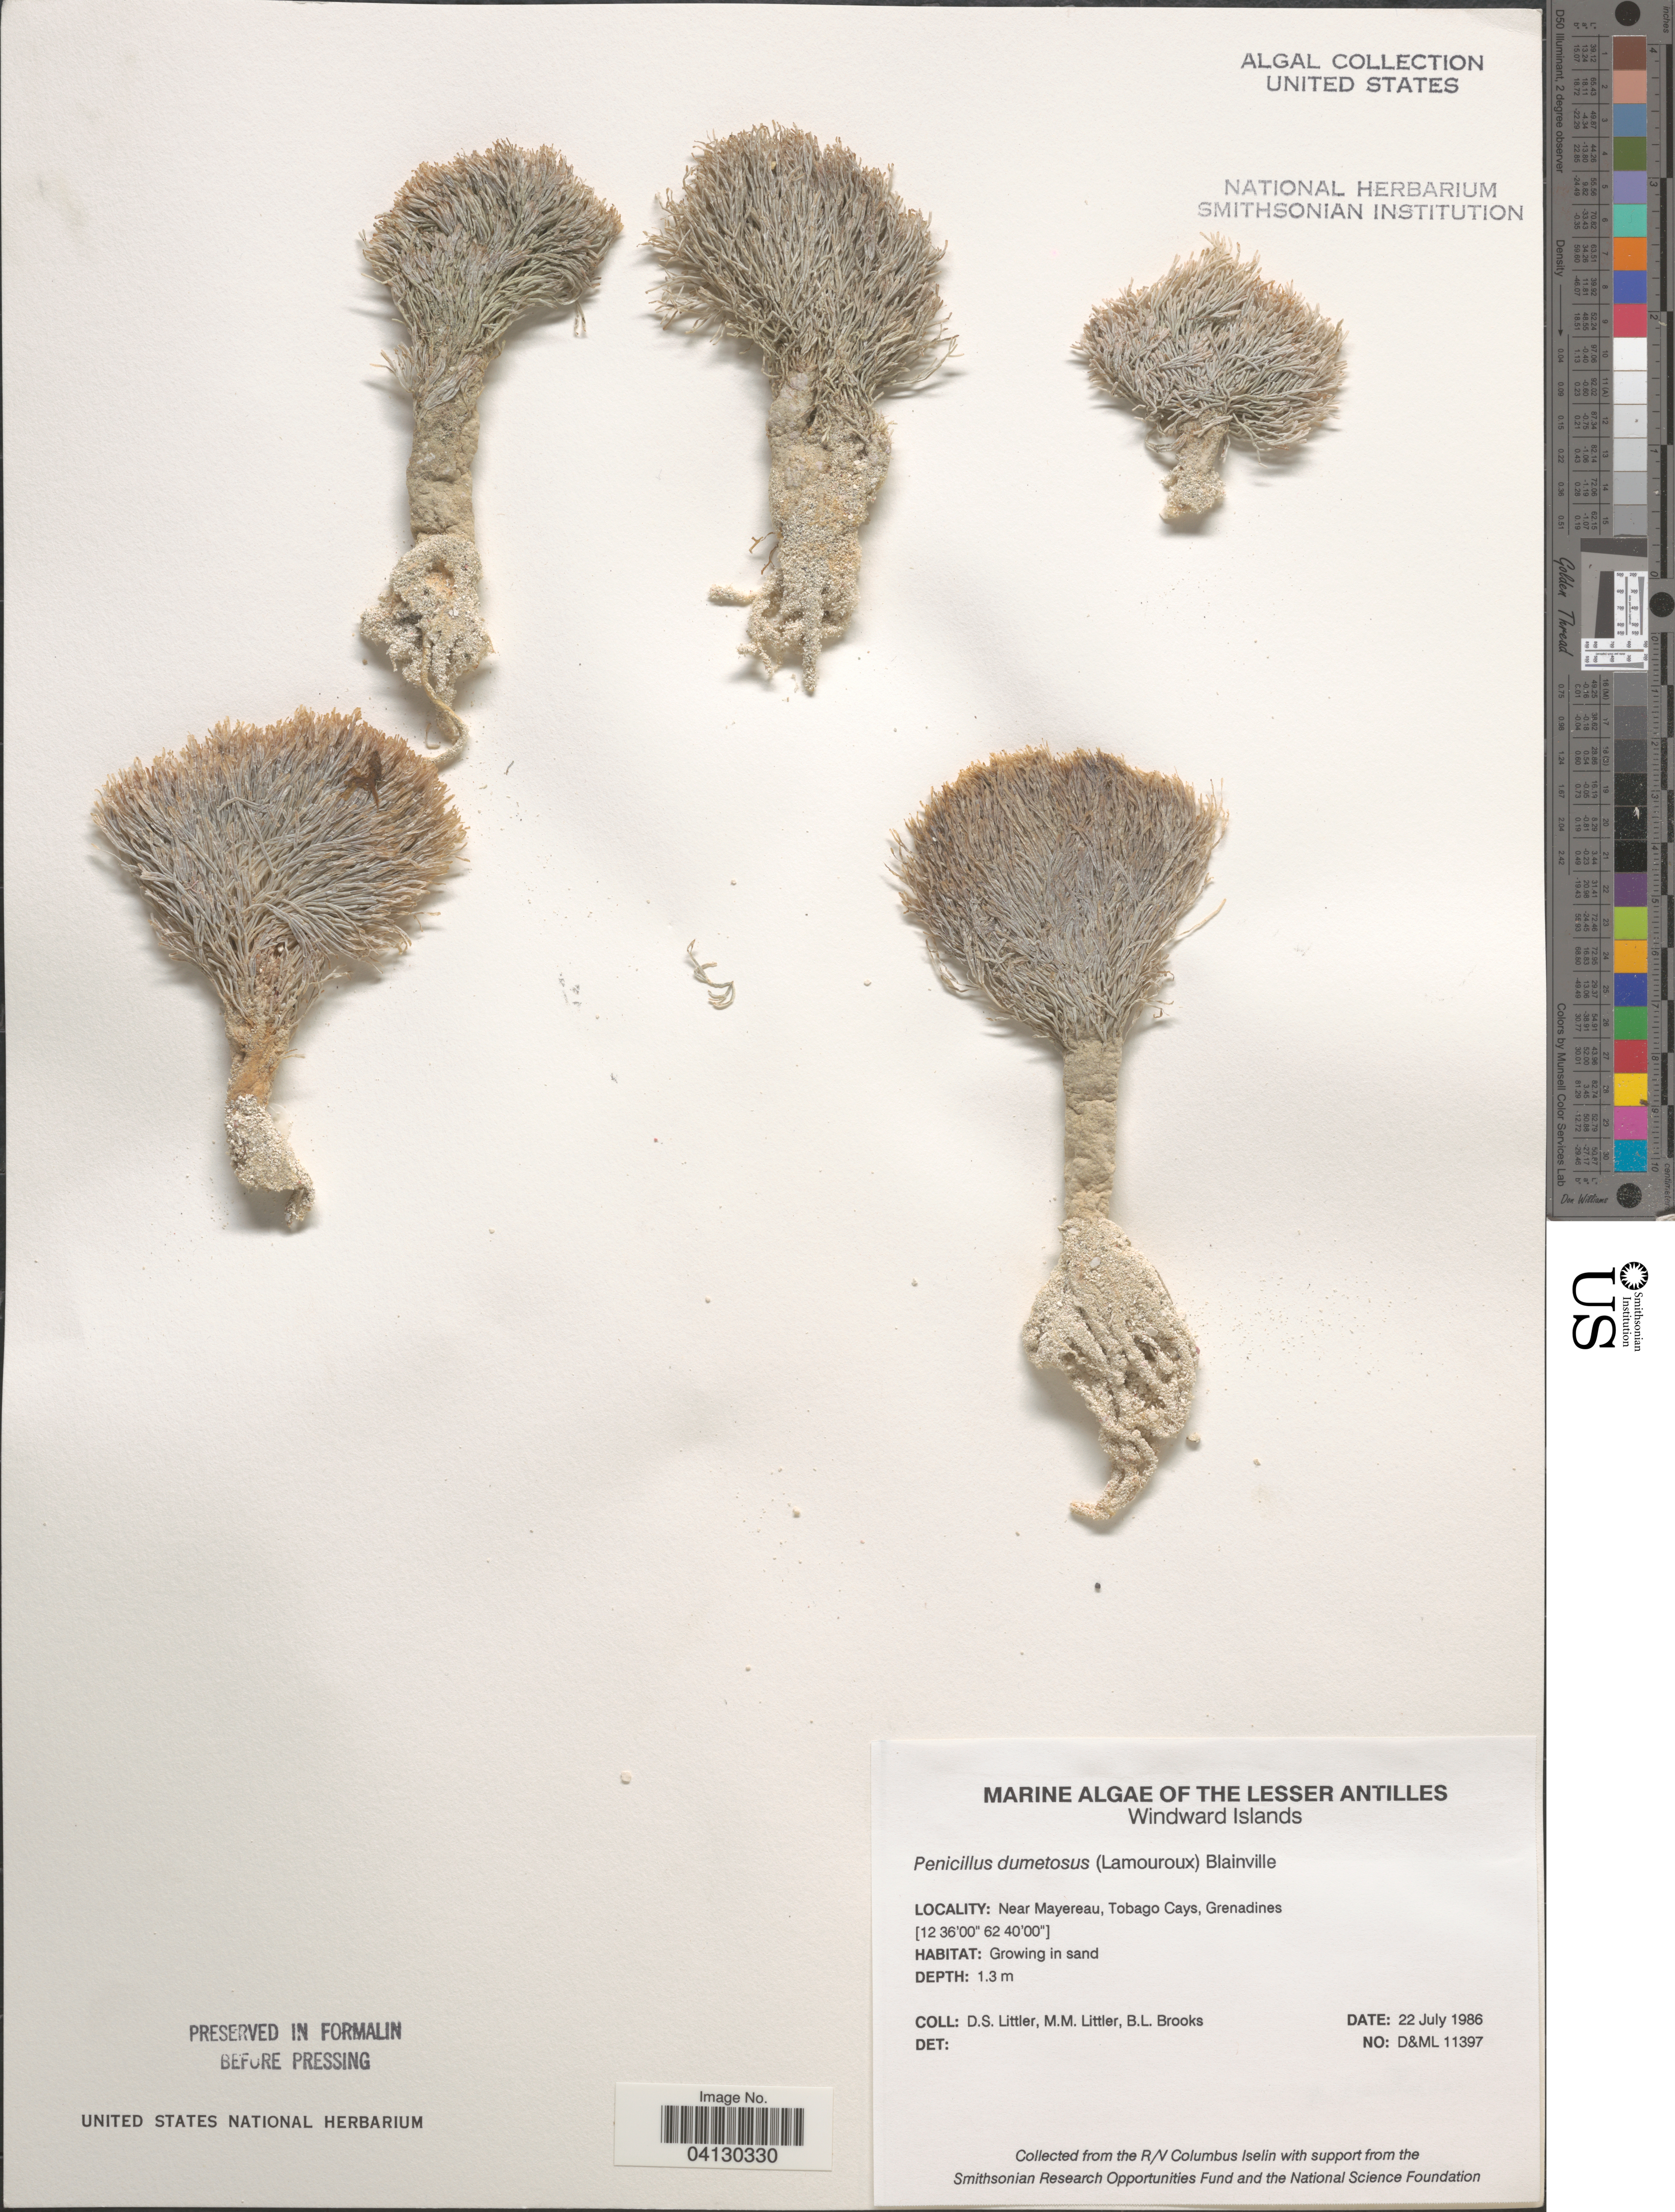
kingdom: Plantae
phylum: Chlorophyta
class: Ulvophyceae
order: Bryopsidales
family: Udoteaceae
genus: Penicillus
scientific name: Penicillus dumetosus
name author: (J.V.Lamouroux) Blainville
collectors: D. S. Littler & B. Brooks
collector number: D&ML11397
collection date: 1986-07-22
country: St. Vincent - Grenadines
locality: The Lesser Antilles. Windward Islands. Near Mayereau, Tobago Cays, Grenadines.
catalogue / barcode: US 328951